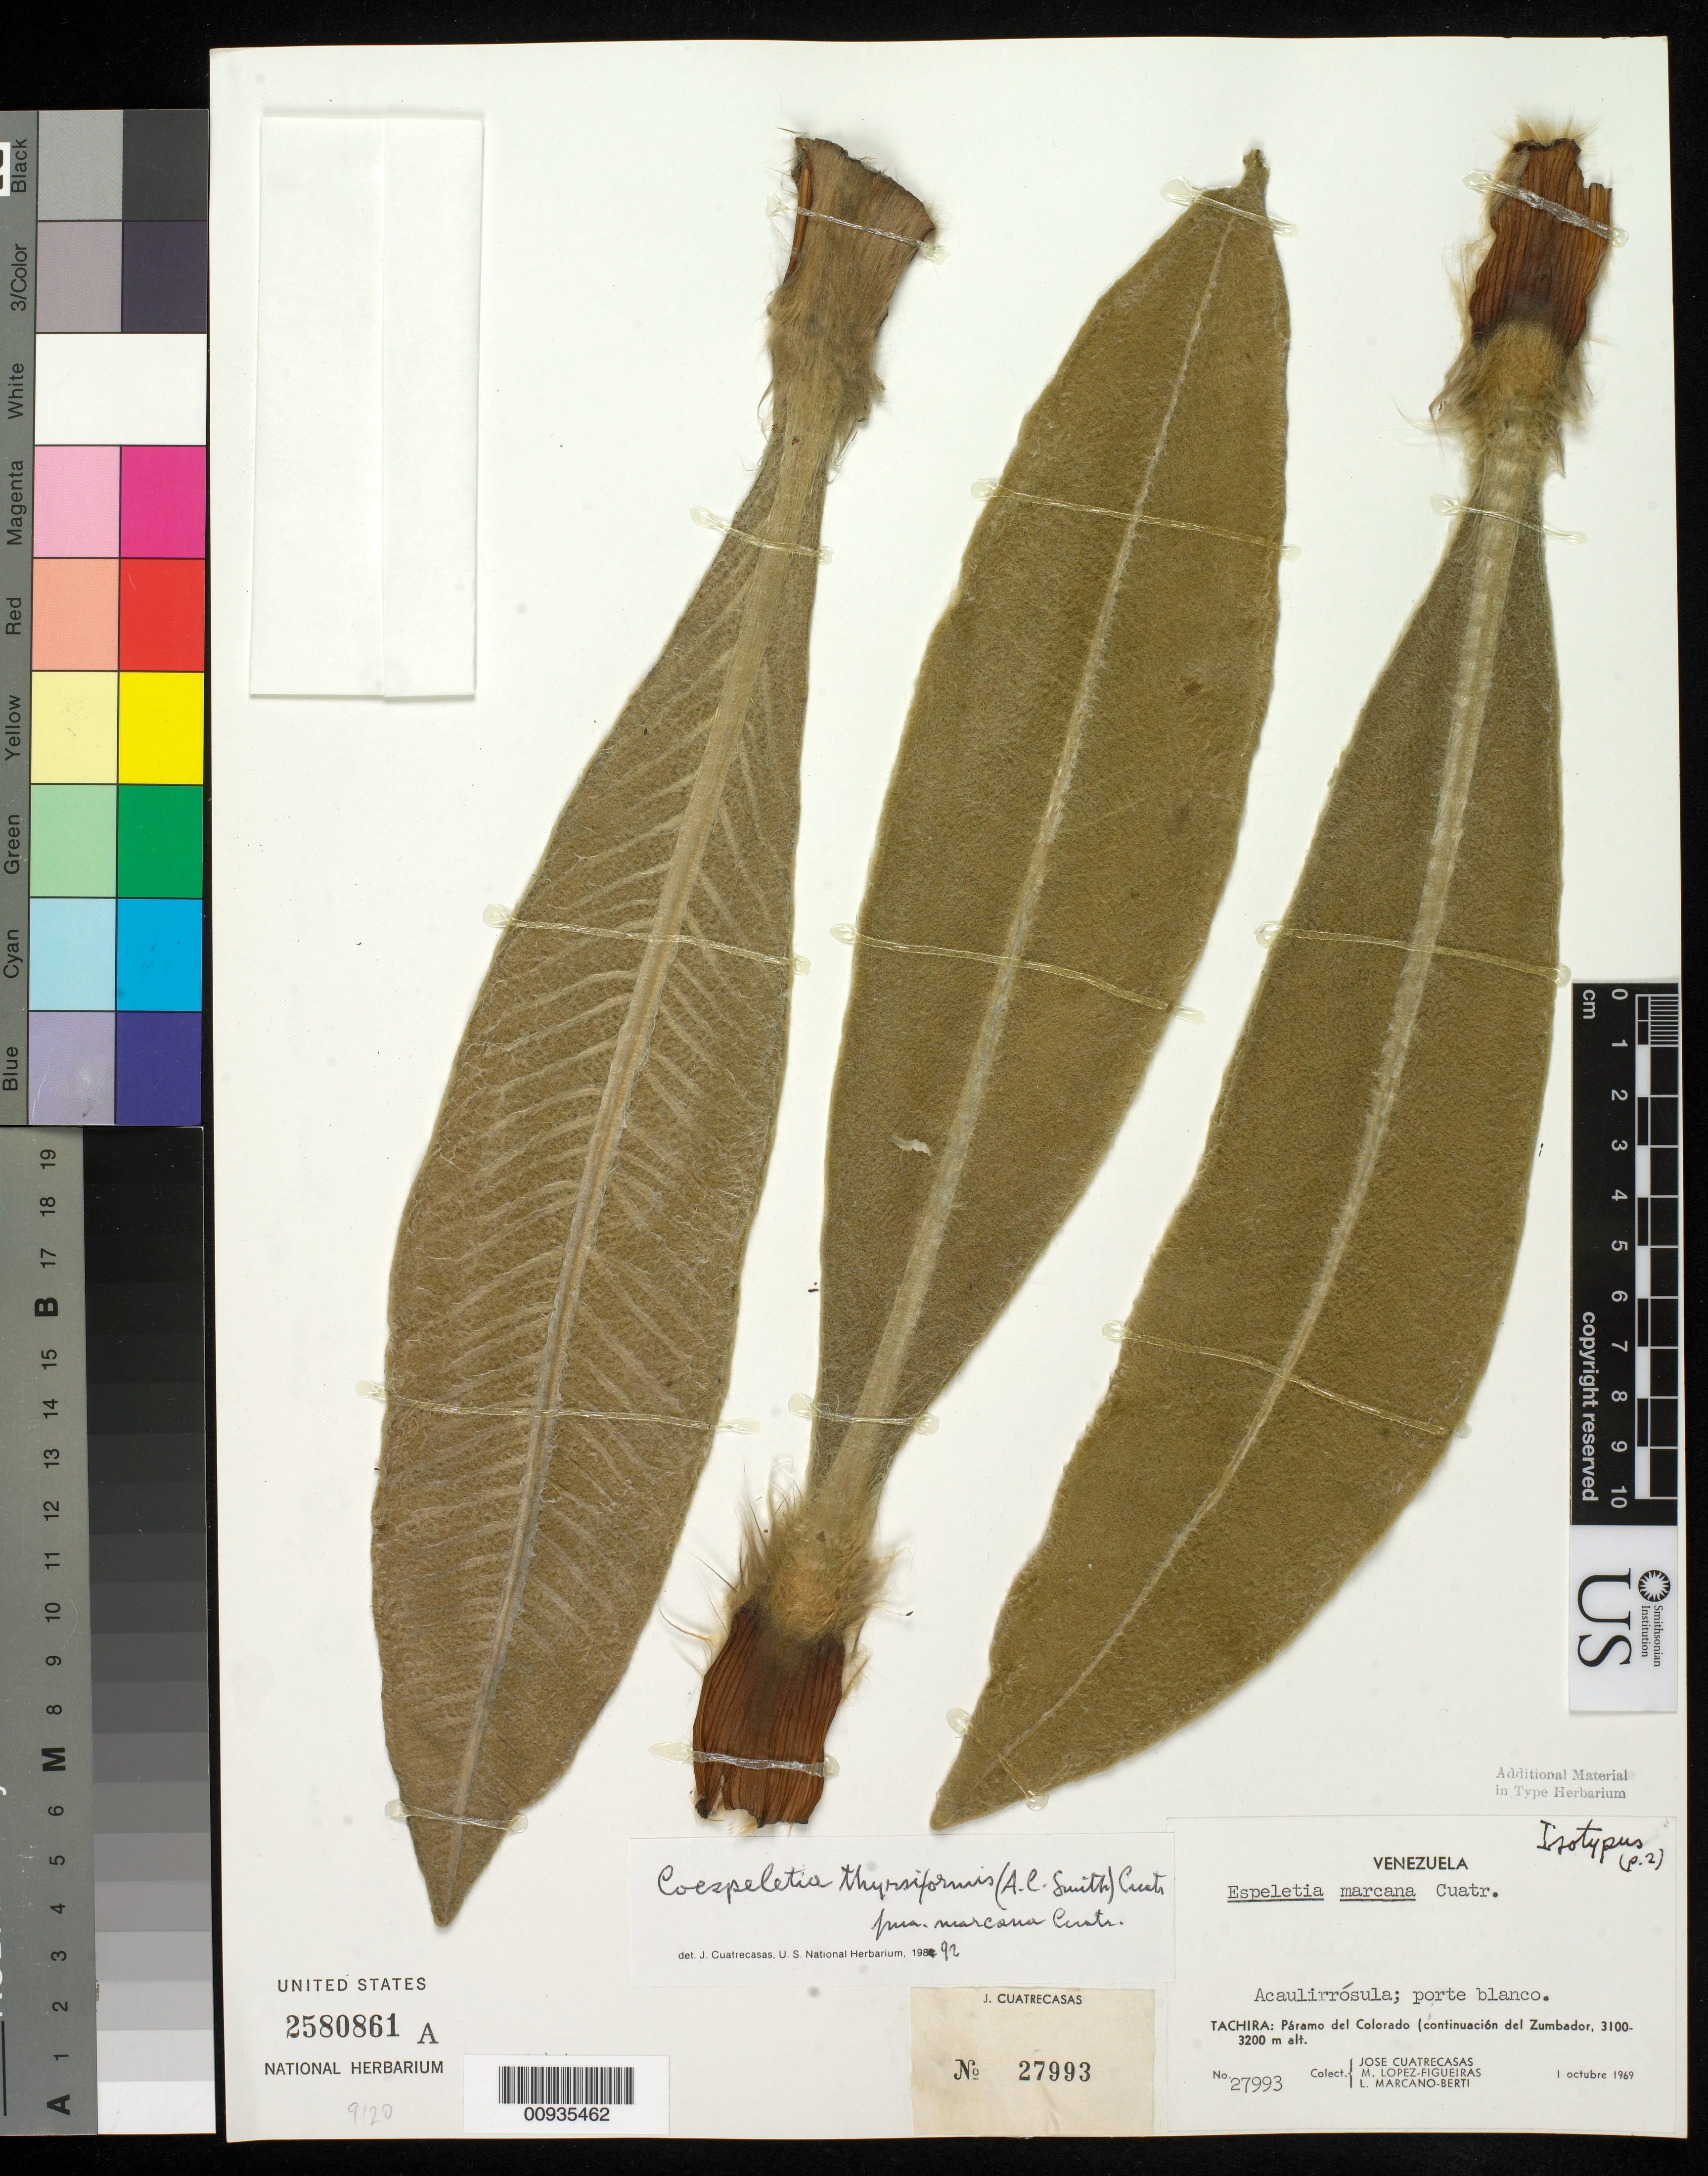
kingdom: Plantae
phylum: Tracheophyta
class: Magnoliopsida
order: Asterales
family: Asteraceae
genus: Espeletia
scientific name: Espeletia marcana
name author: Cuatrec.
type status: Isotype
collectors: J. Cuatrecasas, M. López Figueiras & L. Marcano-Berti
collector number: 27993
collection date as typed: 01 Oct 1969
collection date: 1969-10-01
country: Venezuela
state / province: Tachira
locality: Páramo del Colorado, continuacion del Zumbador. [Páramo del Colorado, continuation from Zumbador.]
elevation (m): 3100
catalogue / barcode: US 2580861A